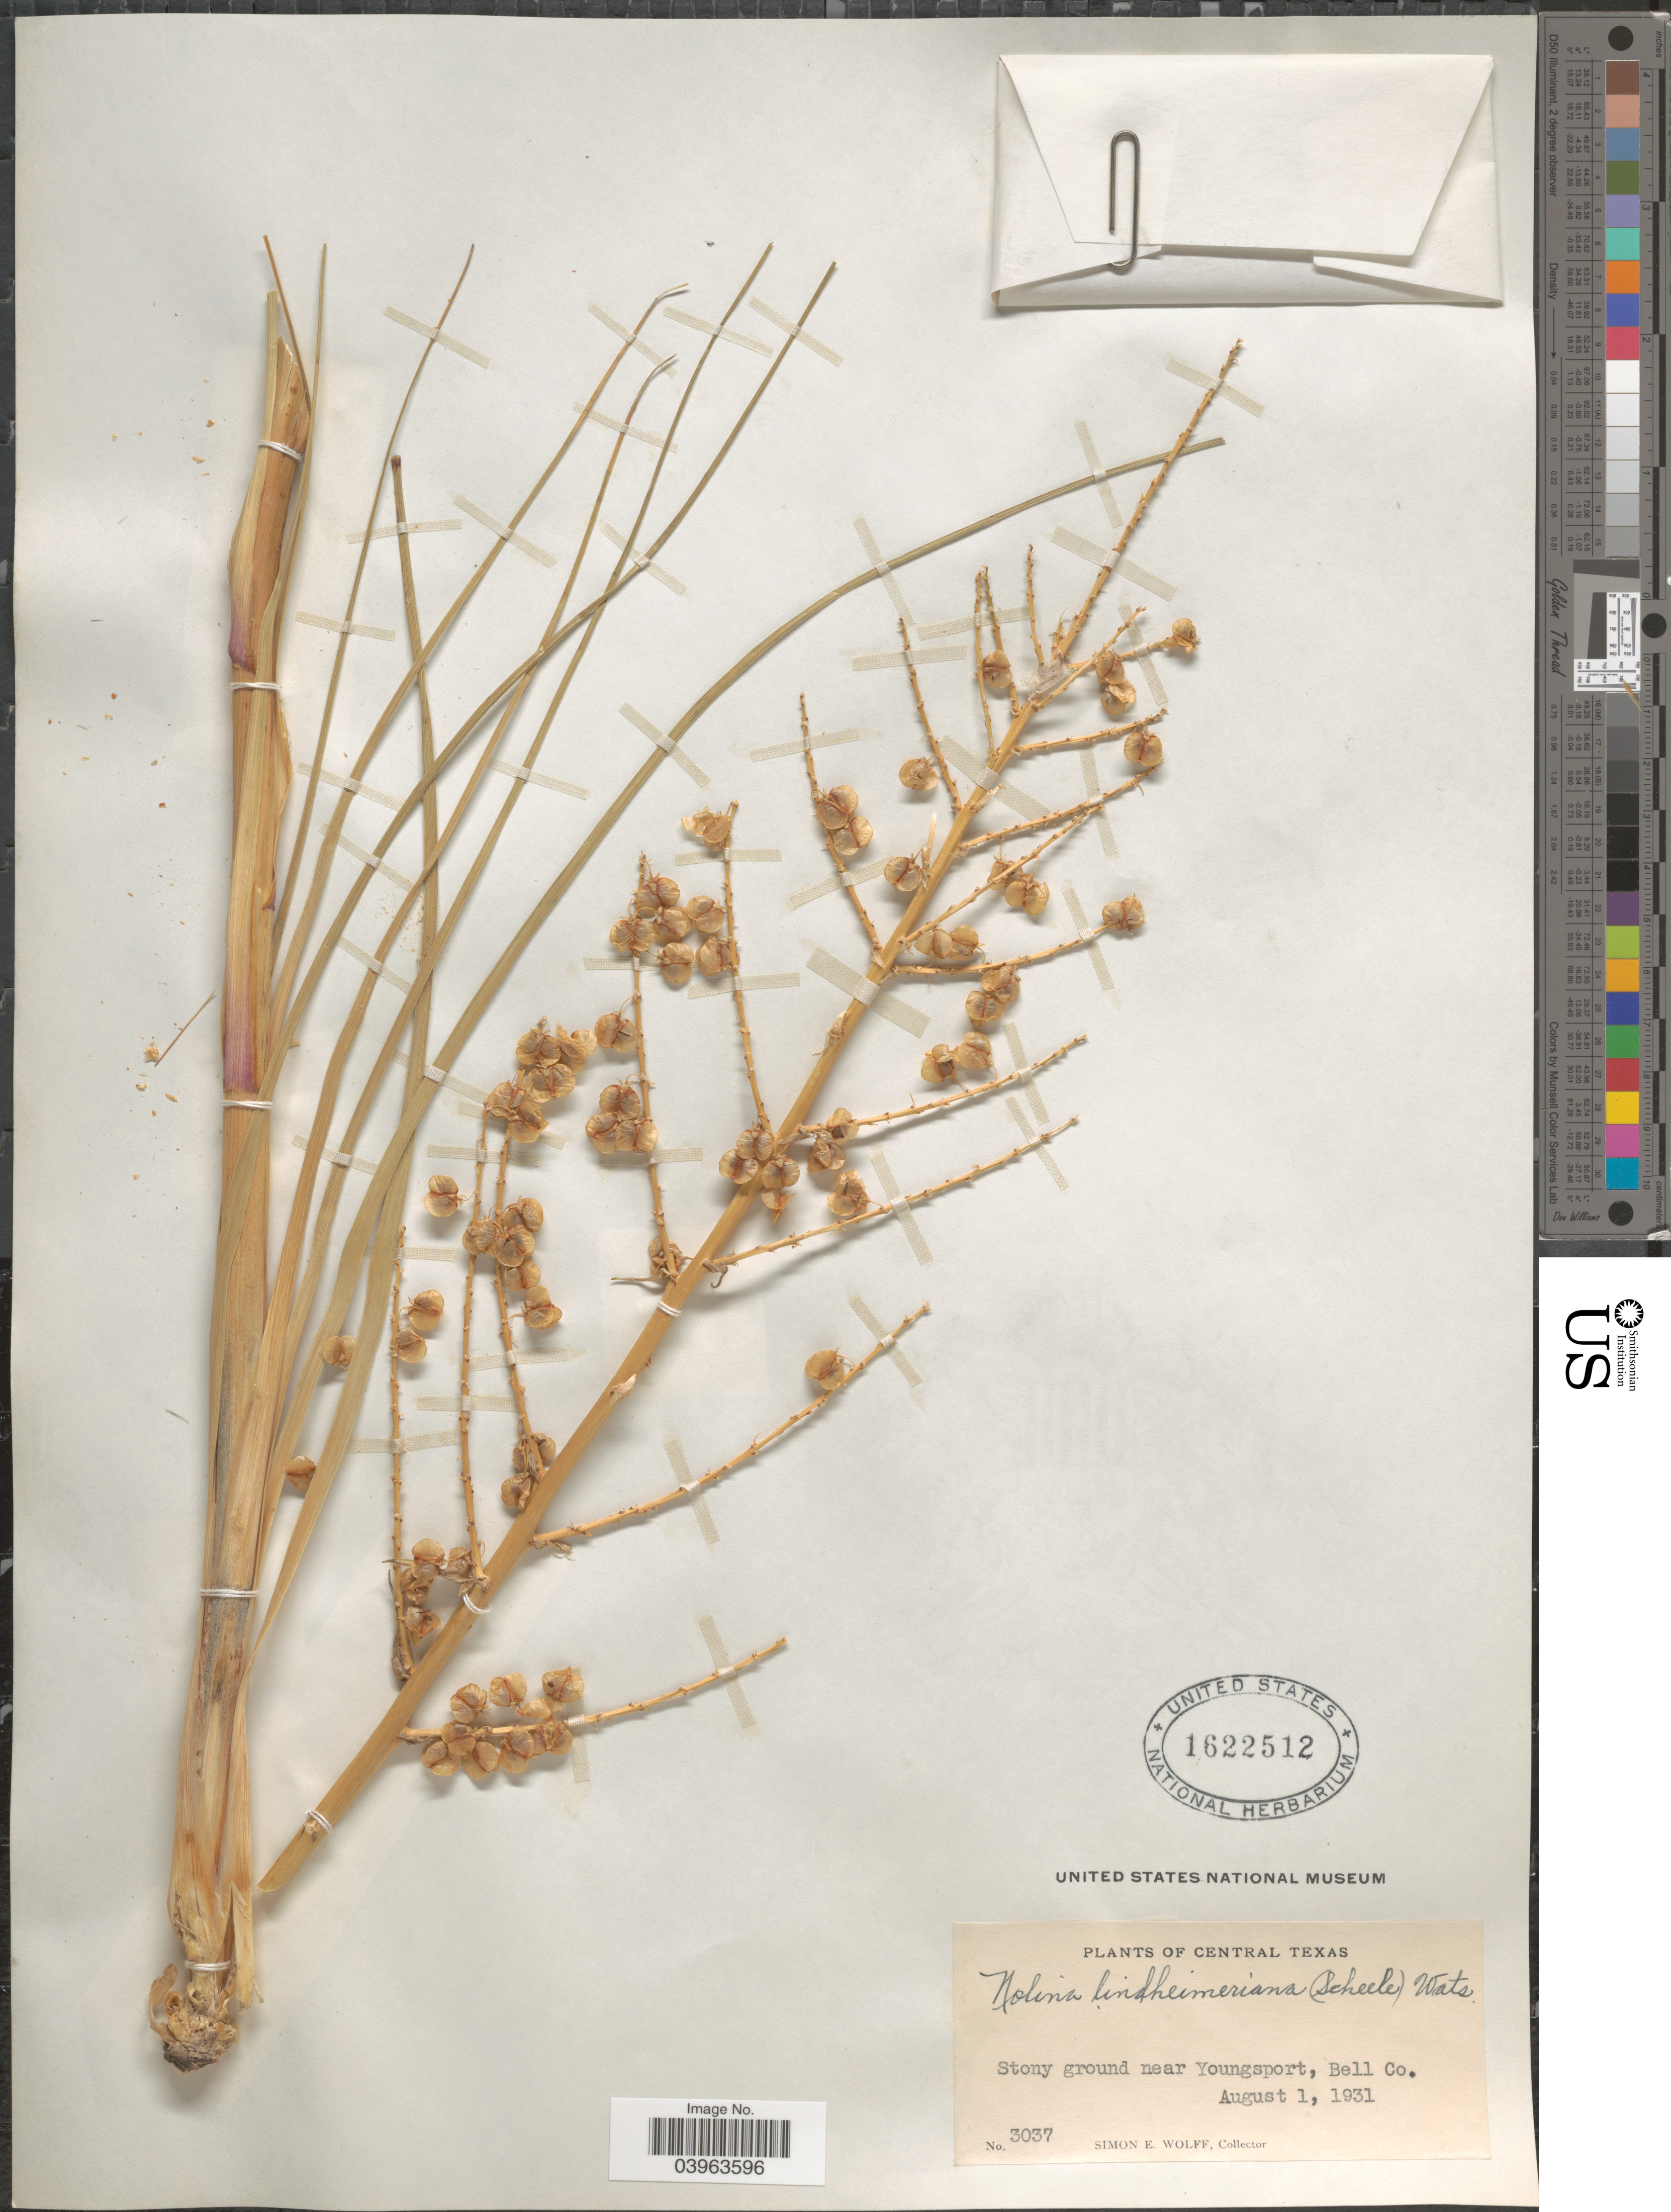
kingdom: Plantae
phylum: Tracheophyta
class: Liliopsida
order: Asparagales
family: Asparagaceae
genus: Nolina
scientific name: Nolina lindheimeriana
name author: (Scheele) S. Watson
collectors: S. E. Wolff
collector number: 3037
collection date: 1931-08-01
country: United States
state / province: Texas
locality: Central Texas. Stony ground near Youngsport, Bell Co.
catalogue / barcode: US 1622512